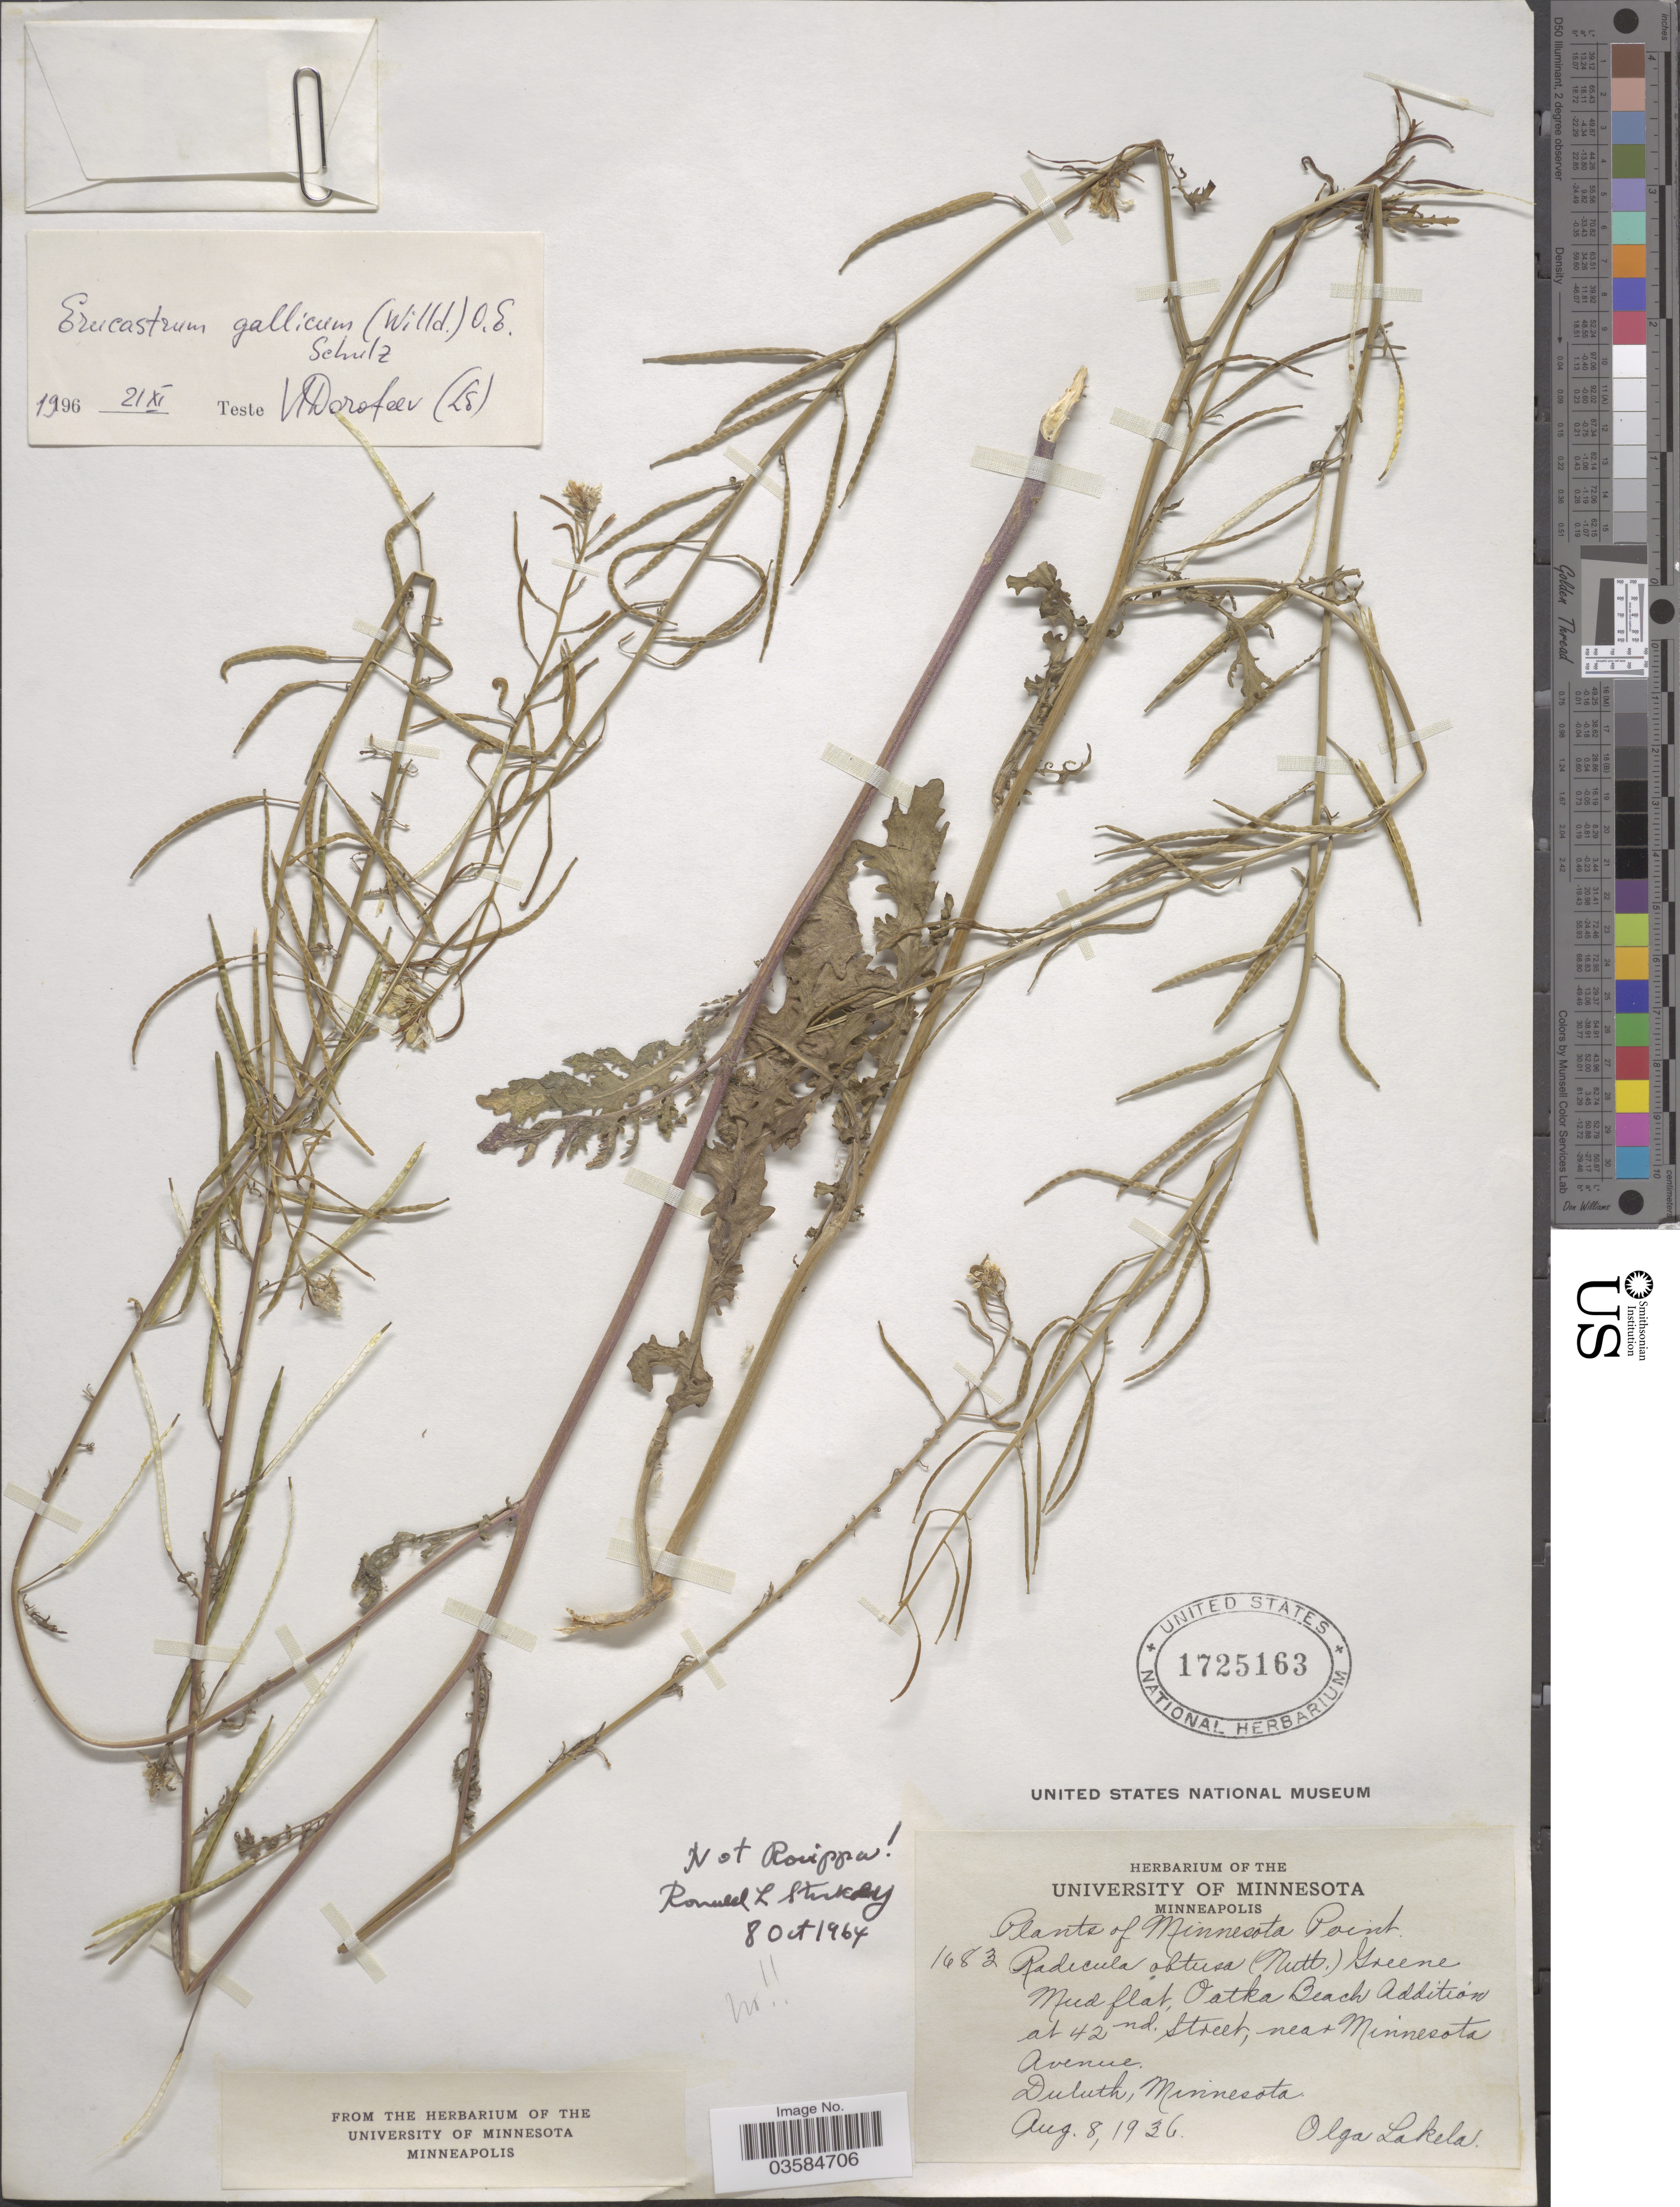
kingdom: Plantae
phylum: Tracheophyta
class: Magnoliopsida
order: Brassicales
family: Brassicaceae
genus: Erucastrum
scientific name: Erucastrum gallicum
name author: (Willd.) O.E. Schulz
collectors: O. K. Lakela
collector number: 1683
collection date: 1936-08-08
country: United States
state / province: Minnesota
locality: Minnesota Point. Oatka Beach Addition at 42 nd. Street, near Minnesota Avenue. Duluth.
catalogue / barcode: US 1725163